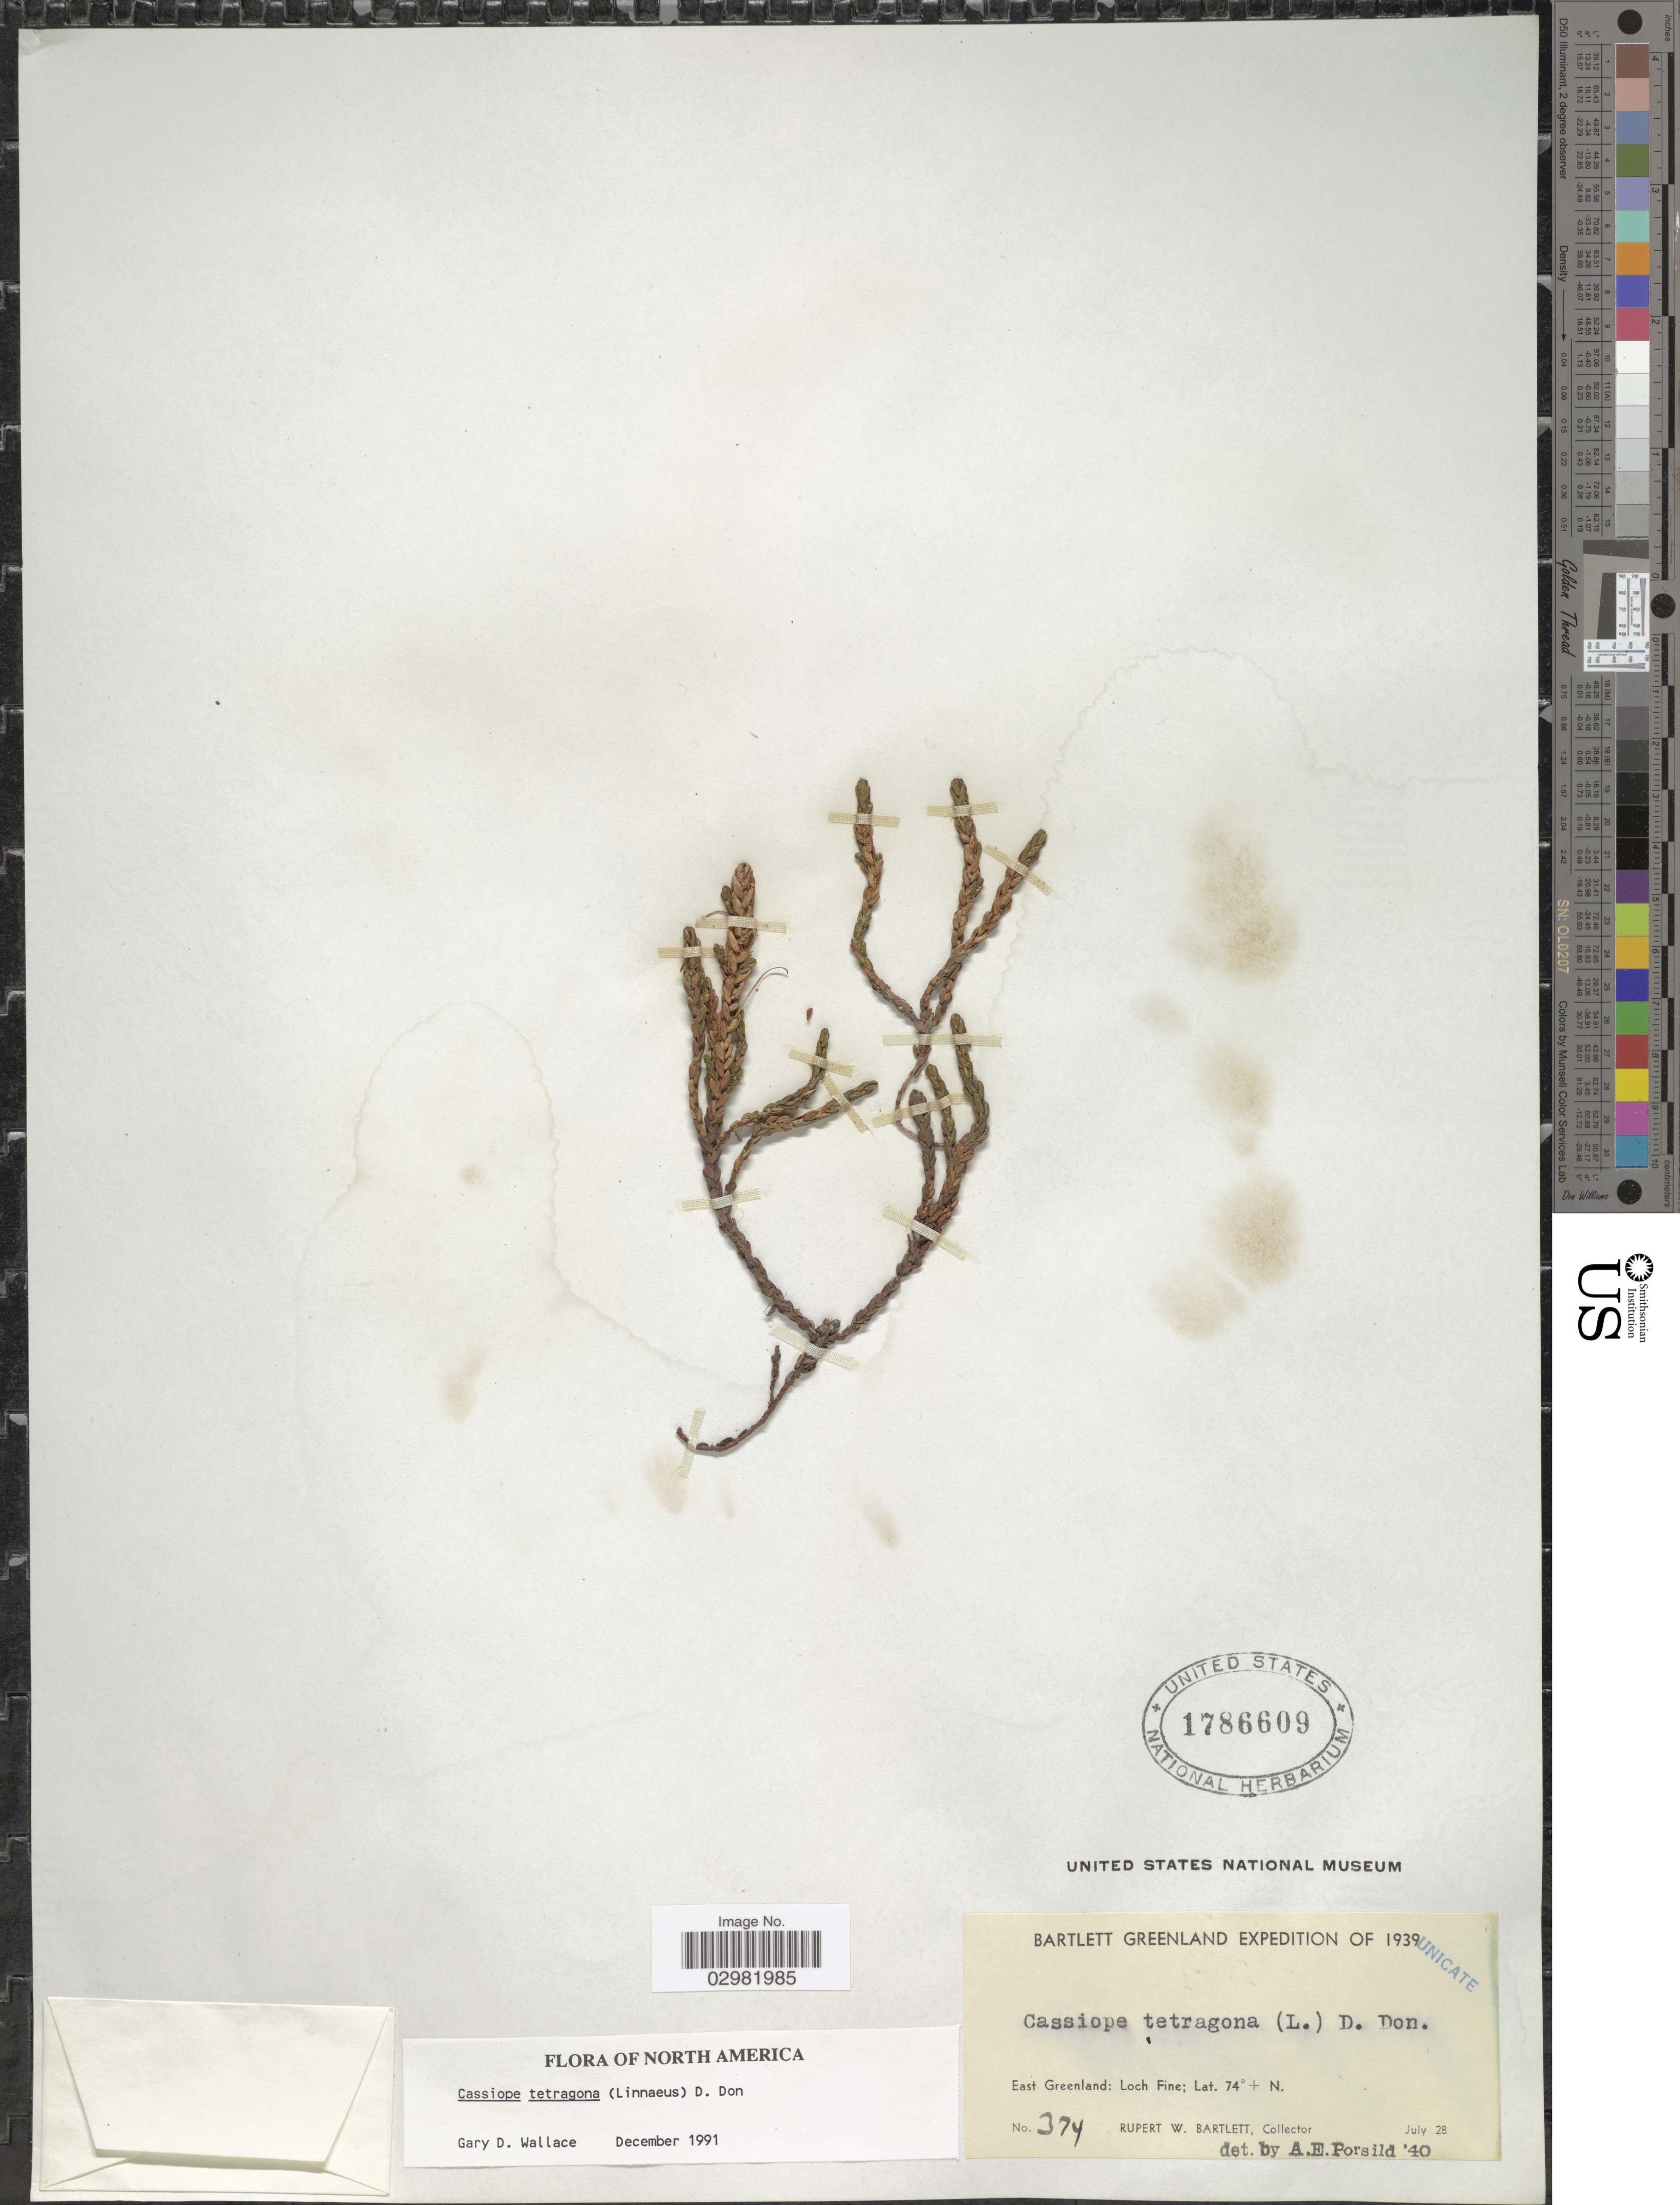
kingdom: Plantae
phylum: Tracheophyta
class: Magnoliopsida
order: Ericales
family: Ericaceae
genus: Cassiope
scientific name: Cassiope tetragona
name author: (L.) D. Don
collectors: R. W. Bartlett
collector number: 374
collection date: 1939-07-28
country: Greenland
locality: East Greenland: Loch Fine.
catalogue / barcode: US 1786609